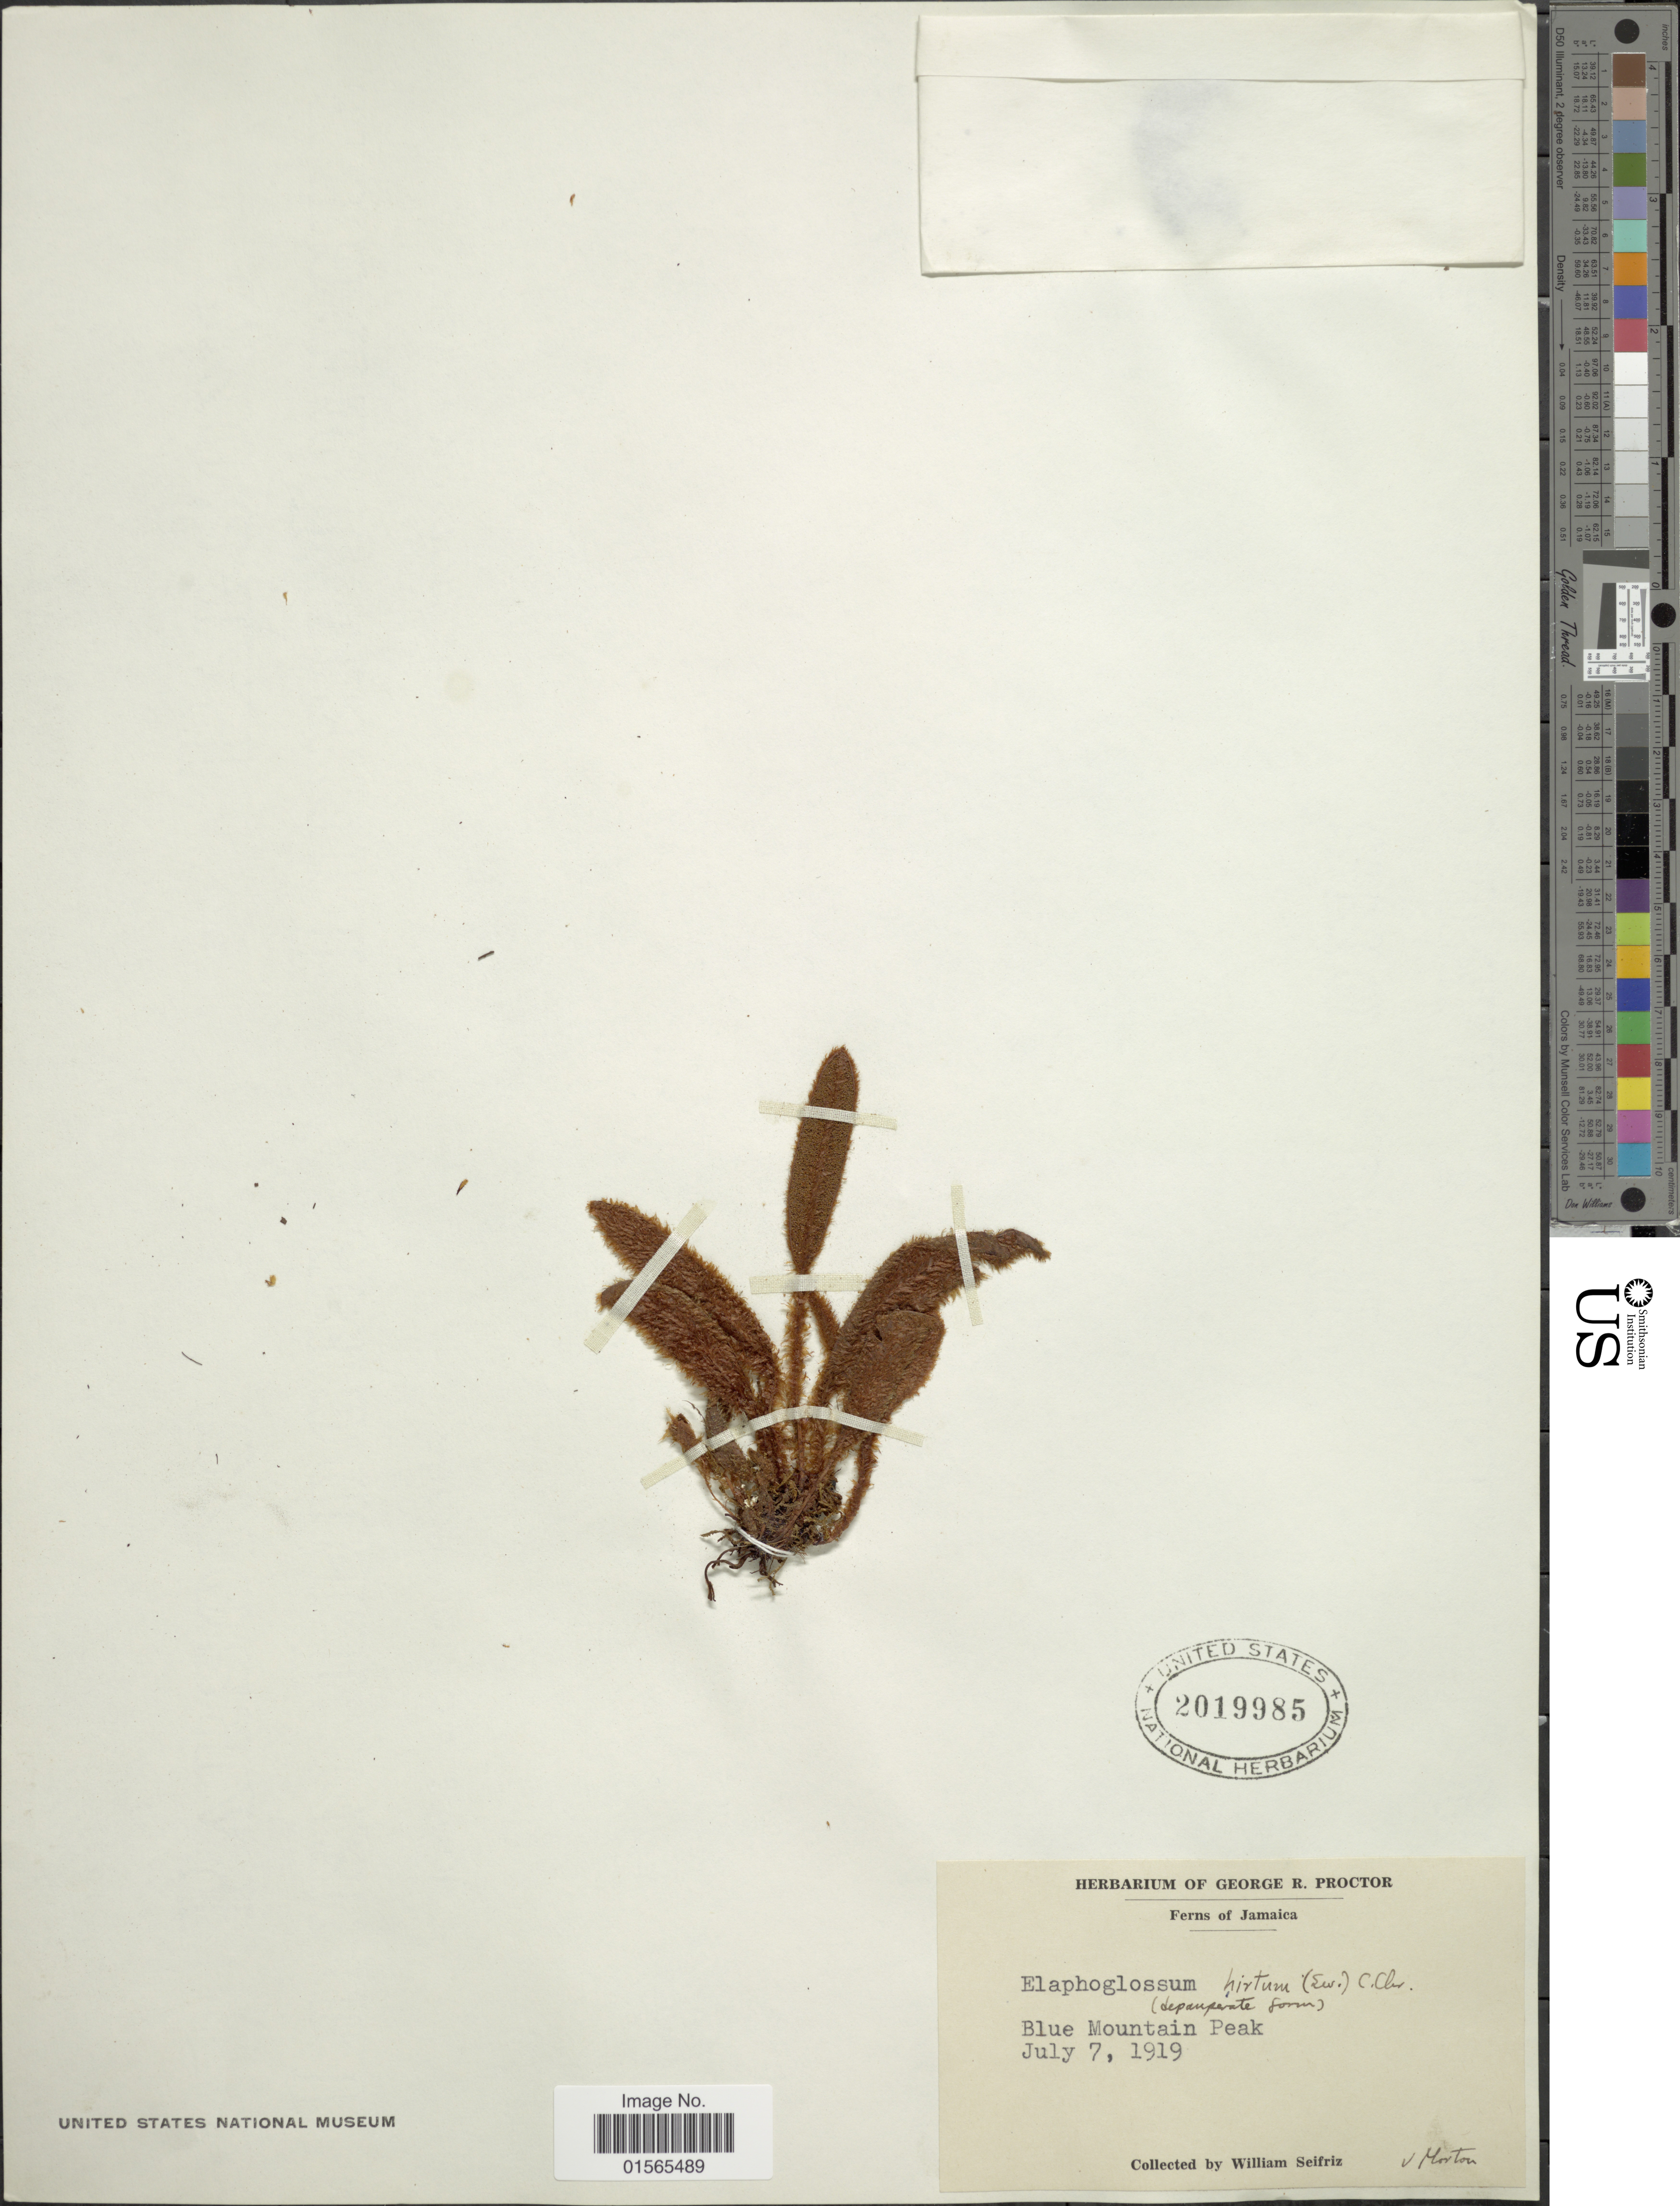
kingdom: Plantae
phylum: Tracheophyta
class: Polypodiopsida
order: Polypodiales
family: Dryopteridaceae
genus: Elaphoglossum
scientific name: Elaphoglossum hirtum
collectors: W. Seifriz & V. Morton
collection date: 1919-07-07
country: Jamaica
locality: Blue Mountain Peak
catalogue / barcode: US 2019985